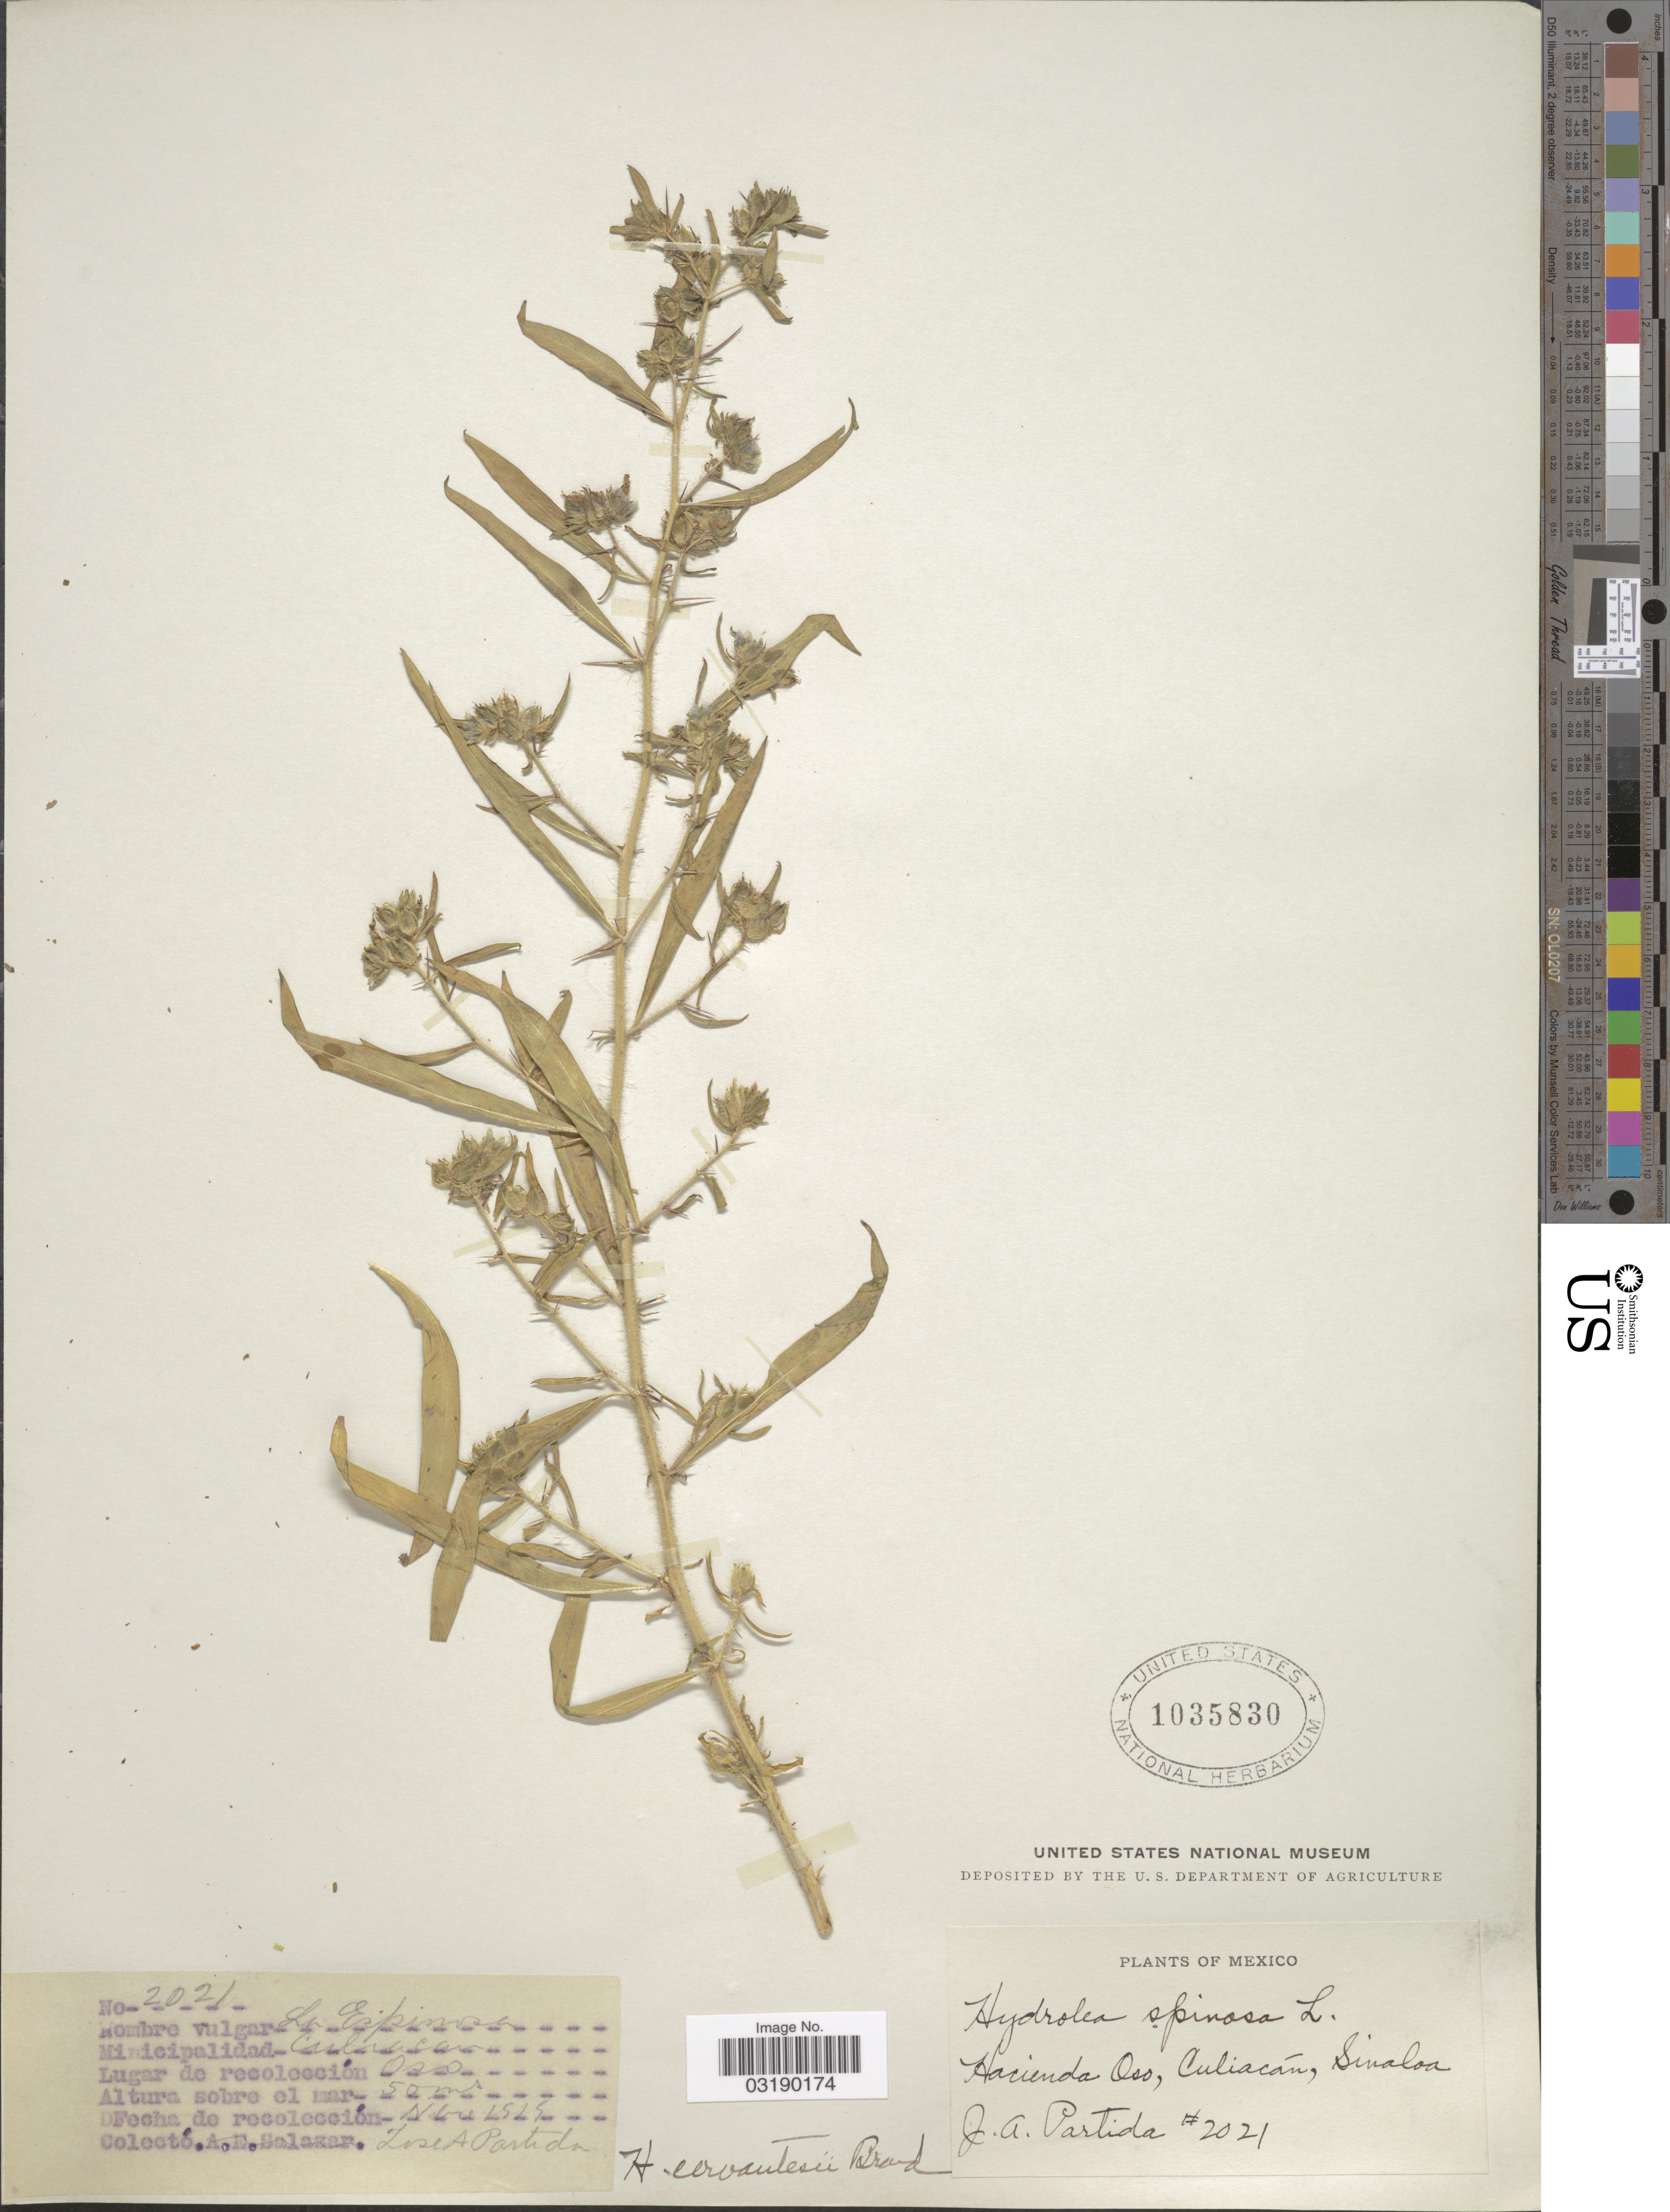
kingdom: Plantae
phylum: Tracheophyta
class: Magnoliopsida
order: Solanales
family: Hydroleaceae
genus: Hydrolea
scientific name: Hydrolea cervantesii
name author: Brand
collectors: J. Partida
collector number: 2021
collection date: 1818-11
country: Mexico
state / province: Sinaloa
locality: Hacienda Oso, Culiacán.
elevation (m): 50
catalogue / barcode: US 1035830